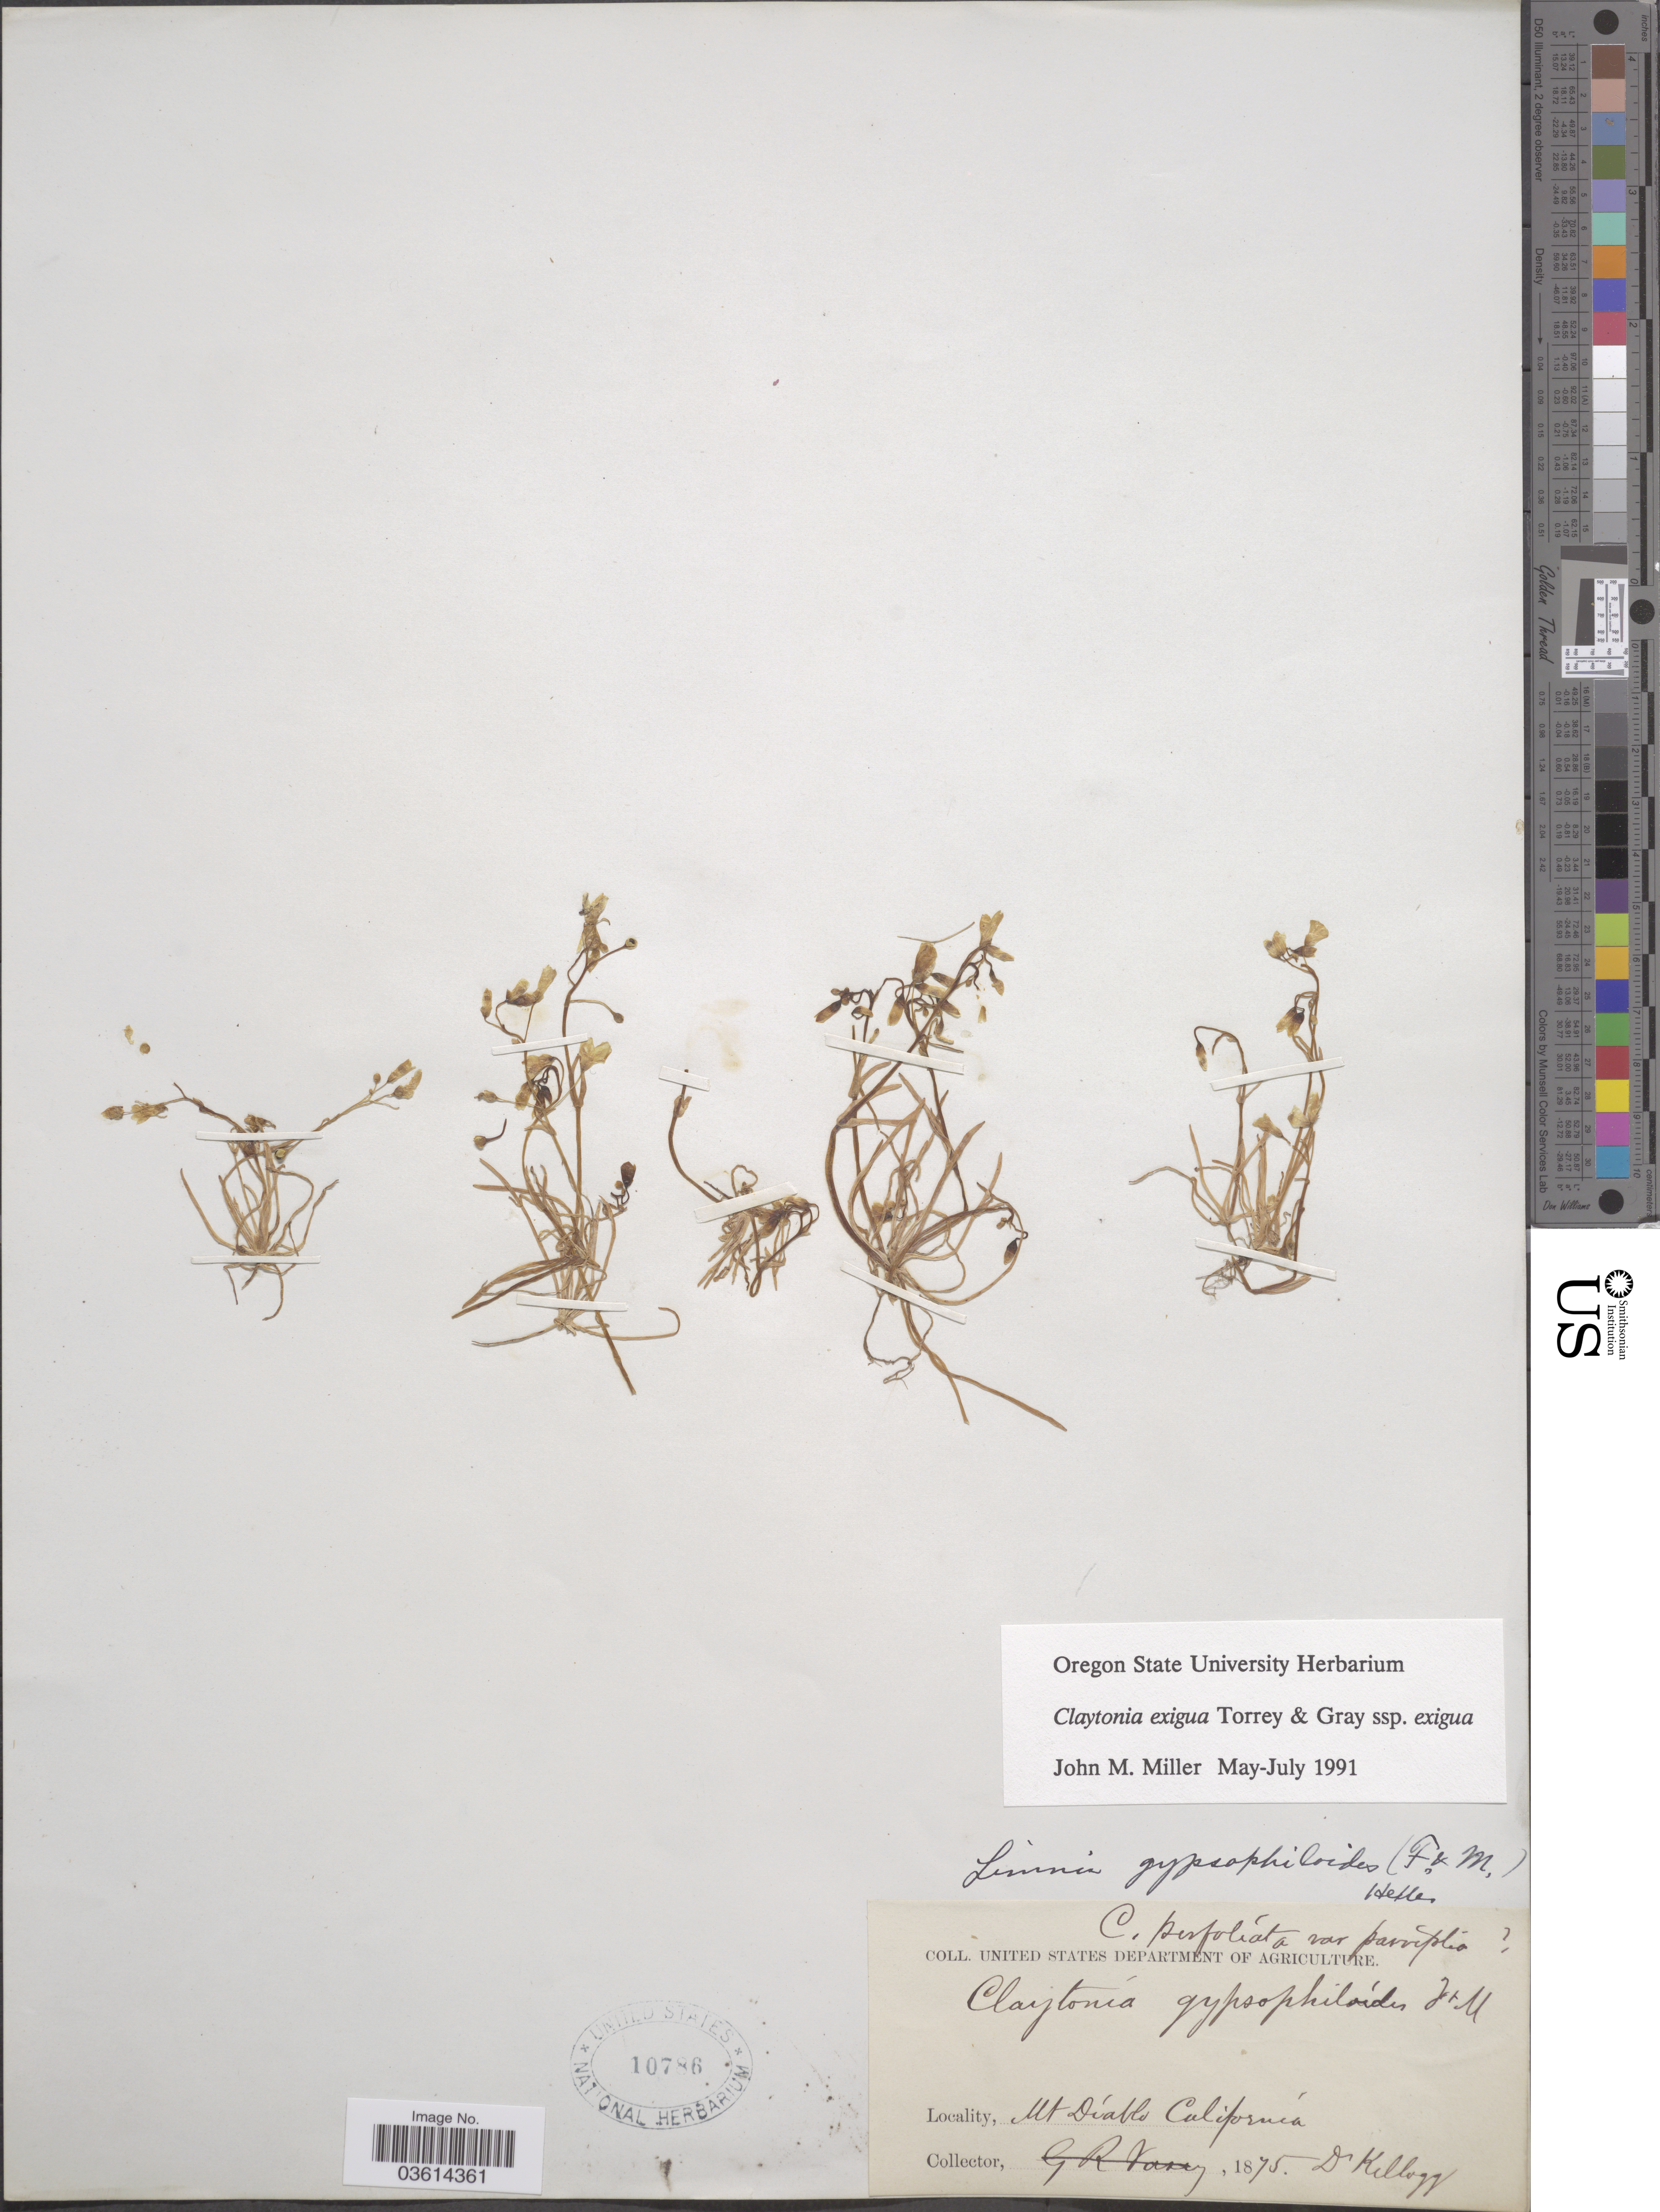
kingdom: Plantae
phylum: Tracheophyta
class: Magnoliopsida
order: Caryophyllales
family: Montiaceae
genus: Claytonia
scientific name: Claytonia exigua subsp. exigua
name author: (Douglas) Torr. & A. Gray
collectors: -- Kellogg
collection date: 1875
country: United States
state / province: California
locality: Mt. Diablo.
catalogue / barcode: US 10786